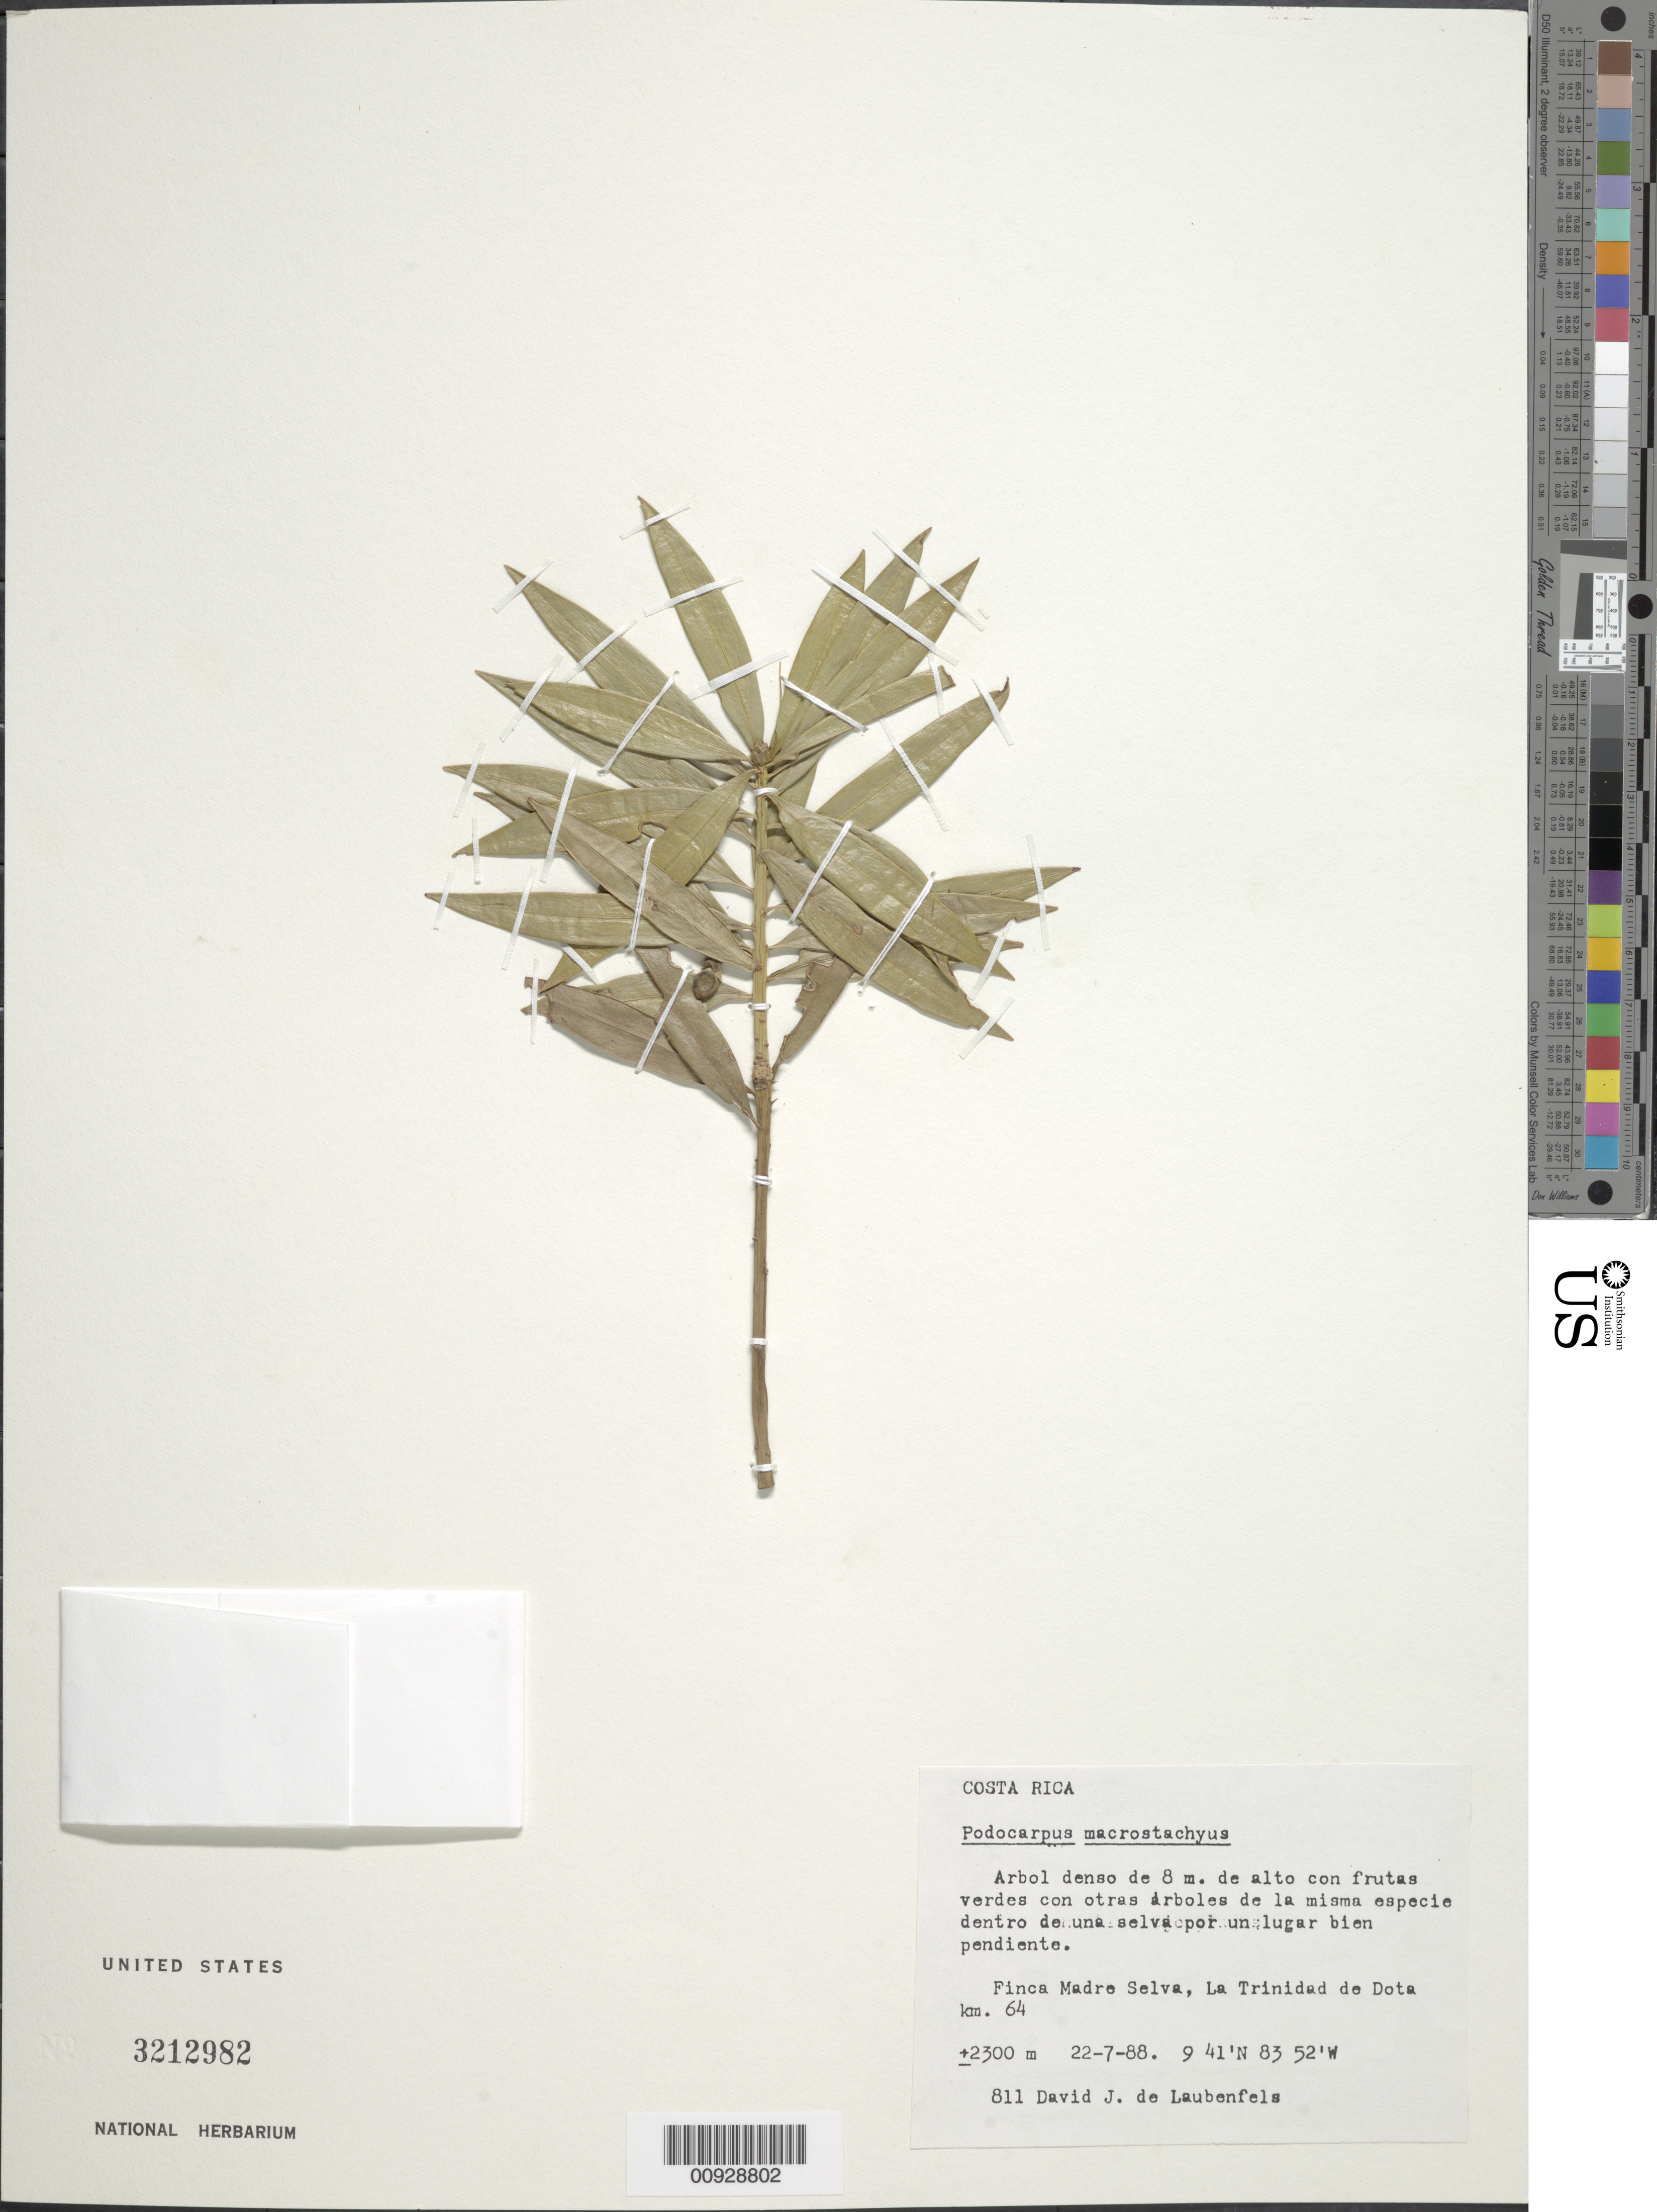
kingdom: Plantae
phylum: Tracheophyta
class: Pinopsida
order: Pinales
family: Podocarpaceae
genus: Podocarpus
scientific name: Podocarpus macrostachyus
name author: Parl.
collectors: D. J. de Laubenfels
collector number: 811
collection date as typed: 22 Jul 1988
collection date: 1988-07-22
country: Costa Rica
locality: Finca Madre Selva, La Trinidad de Dota km. 64.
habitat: Con otros árboles de la misma especie dentro de una selva por un lugar bien pendiente.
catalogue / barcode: US 3212982